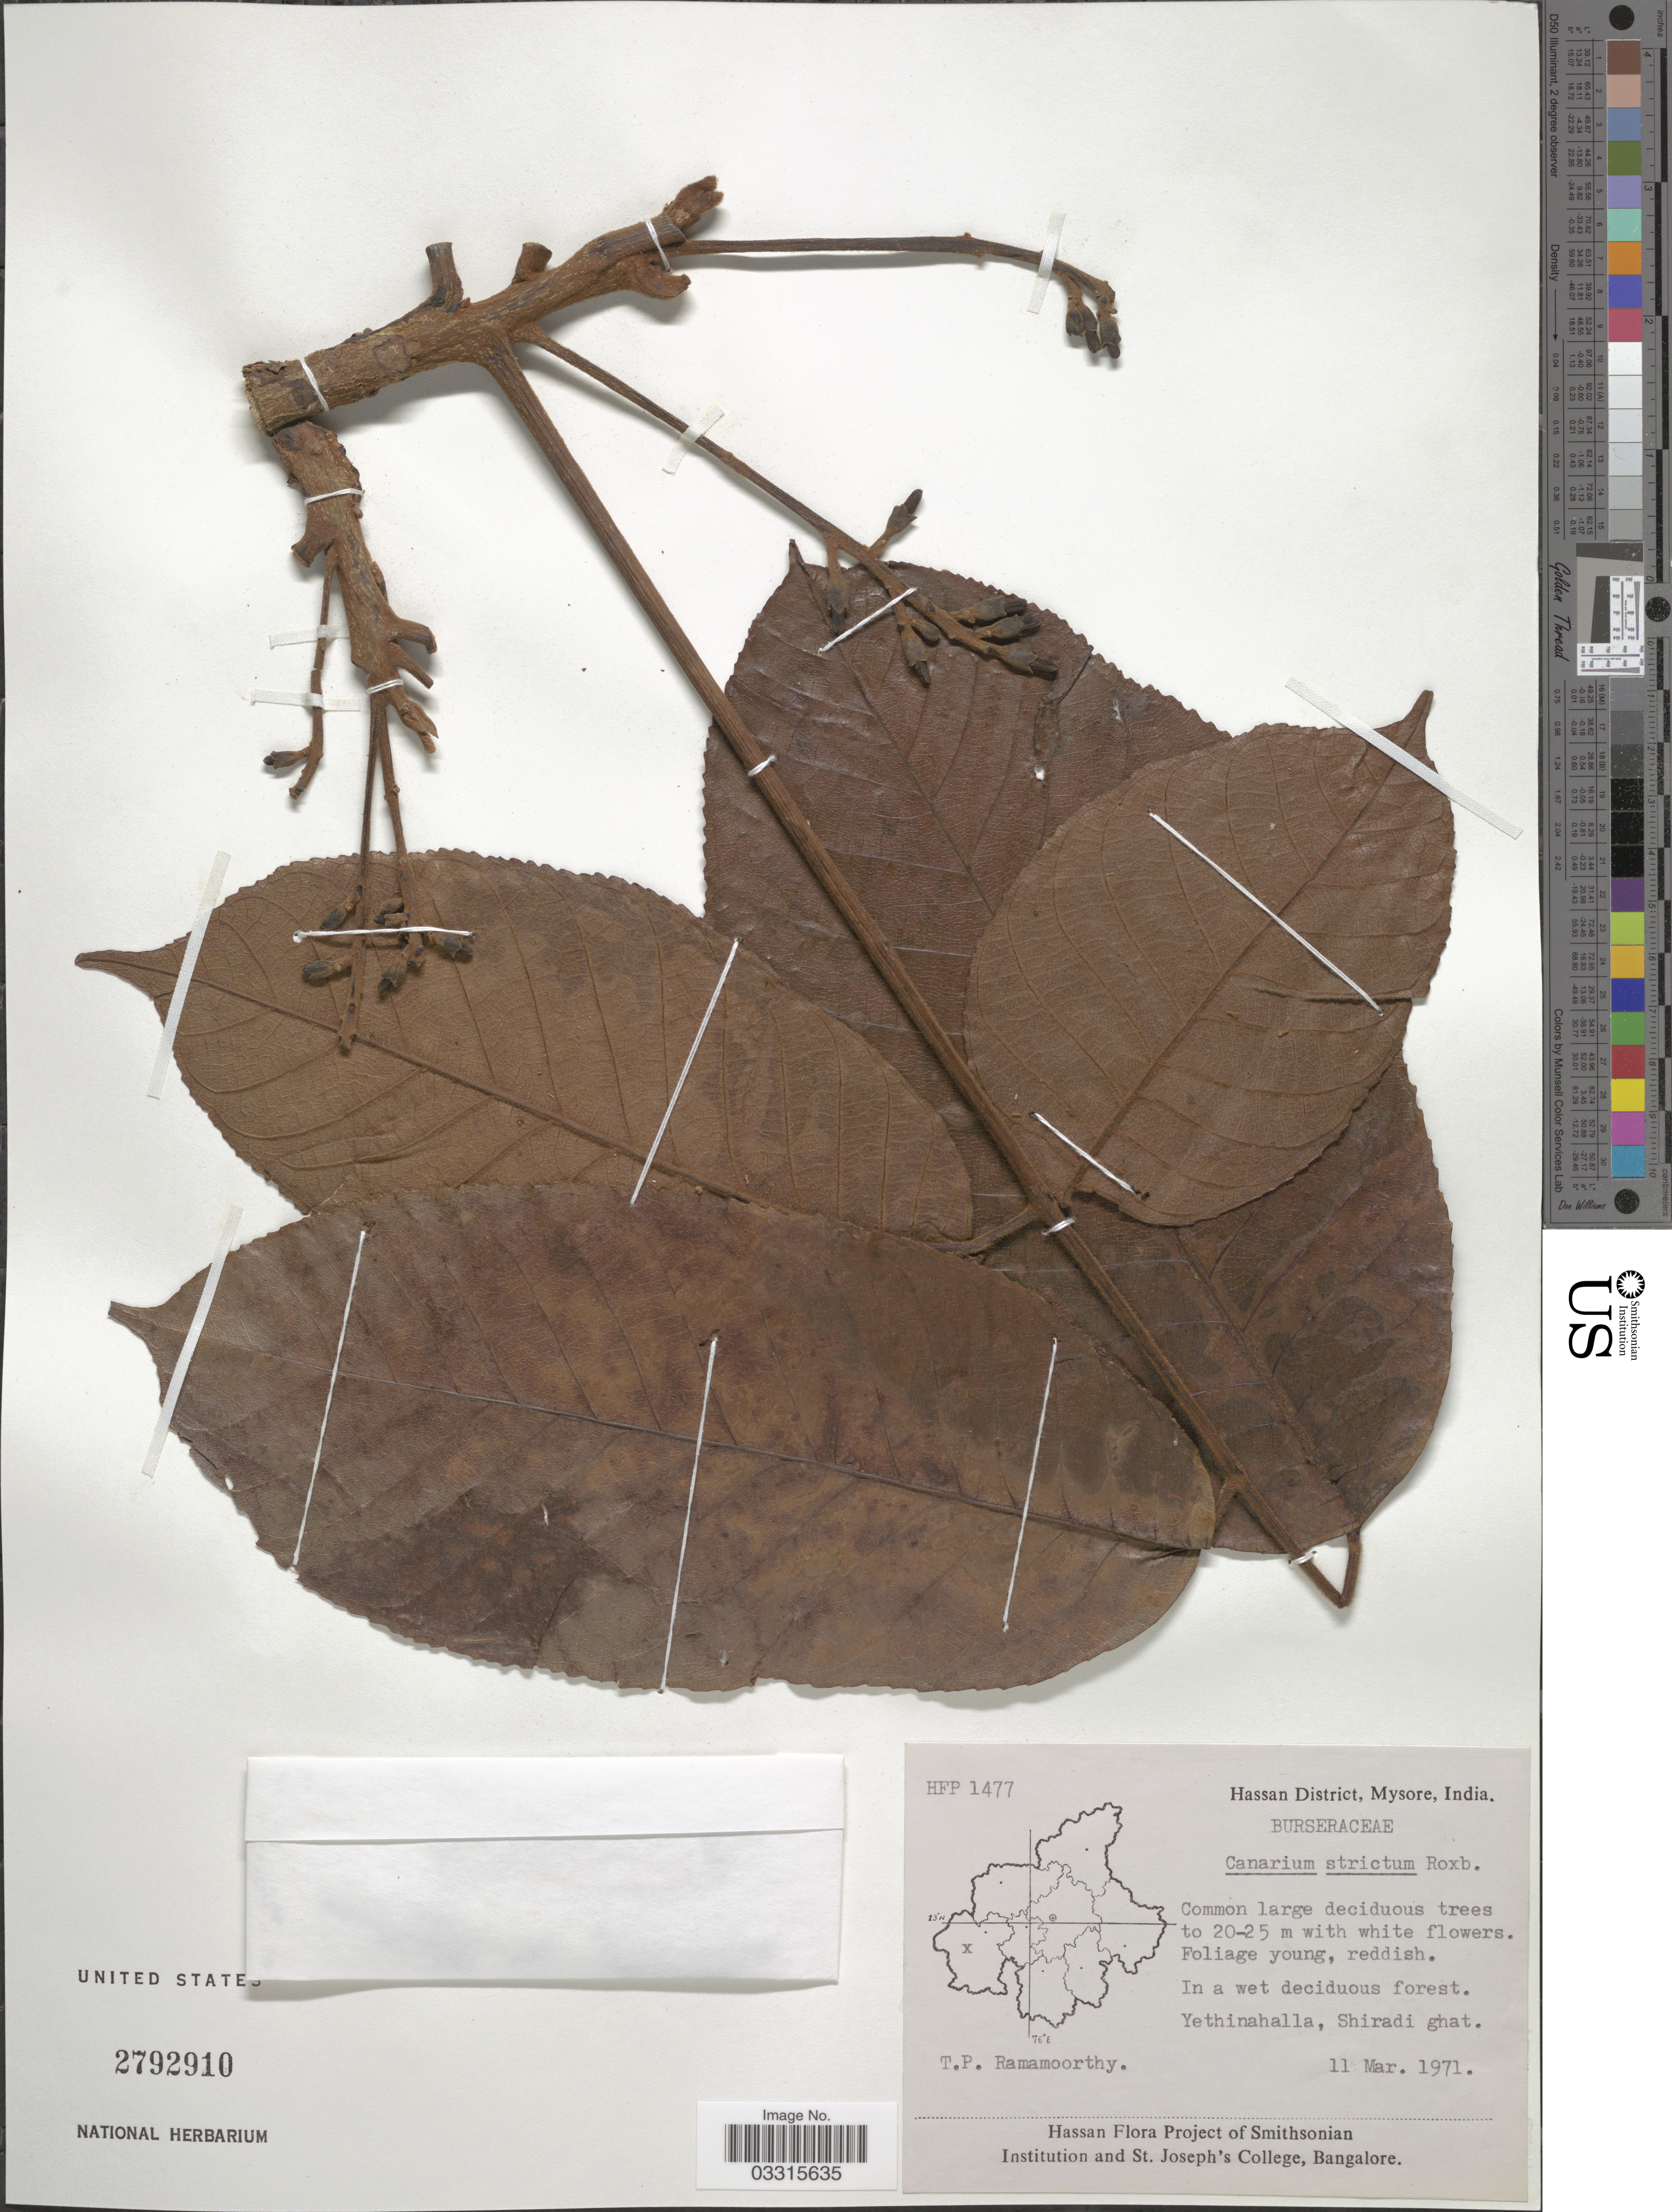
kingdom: Plantae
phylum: Tracheophyta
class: Magnoliopsida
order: Sapindales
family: Burseraceae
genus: Canarium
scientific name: Canarium strictum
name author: Roxb.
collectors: T. P. Ramamoorthy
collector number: HFP 1477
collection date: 1971-03-11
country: India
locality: Hassan District, Mysore. Yethinahalla, Shiradi ghat.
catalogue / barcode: US 2792910